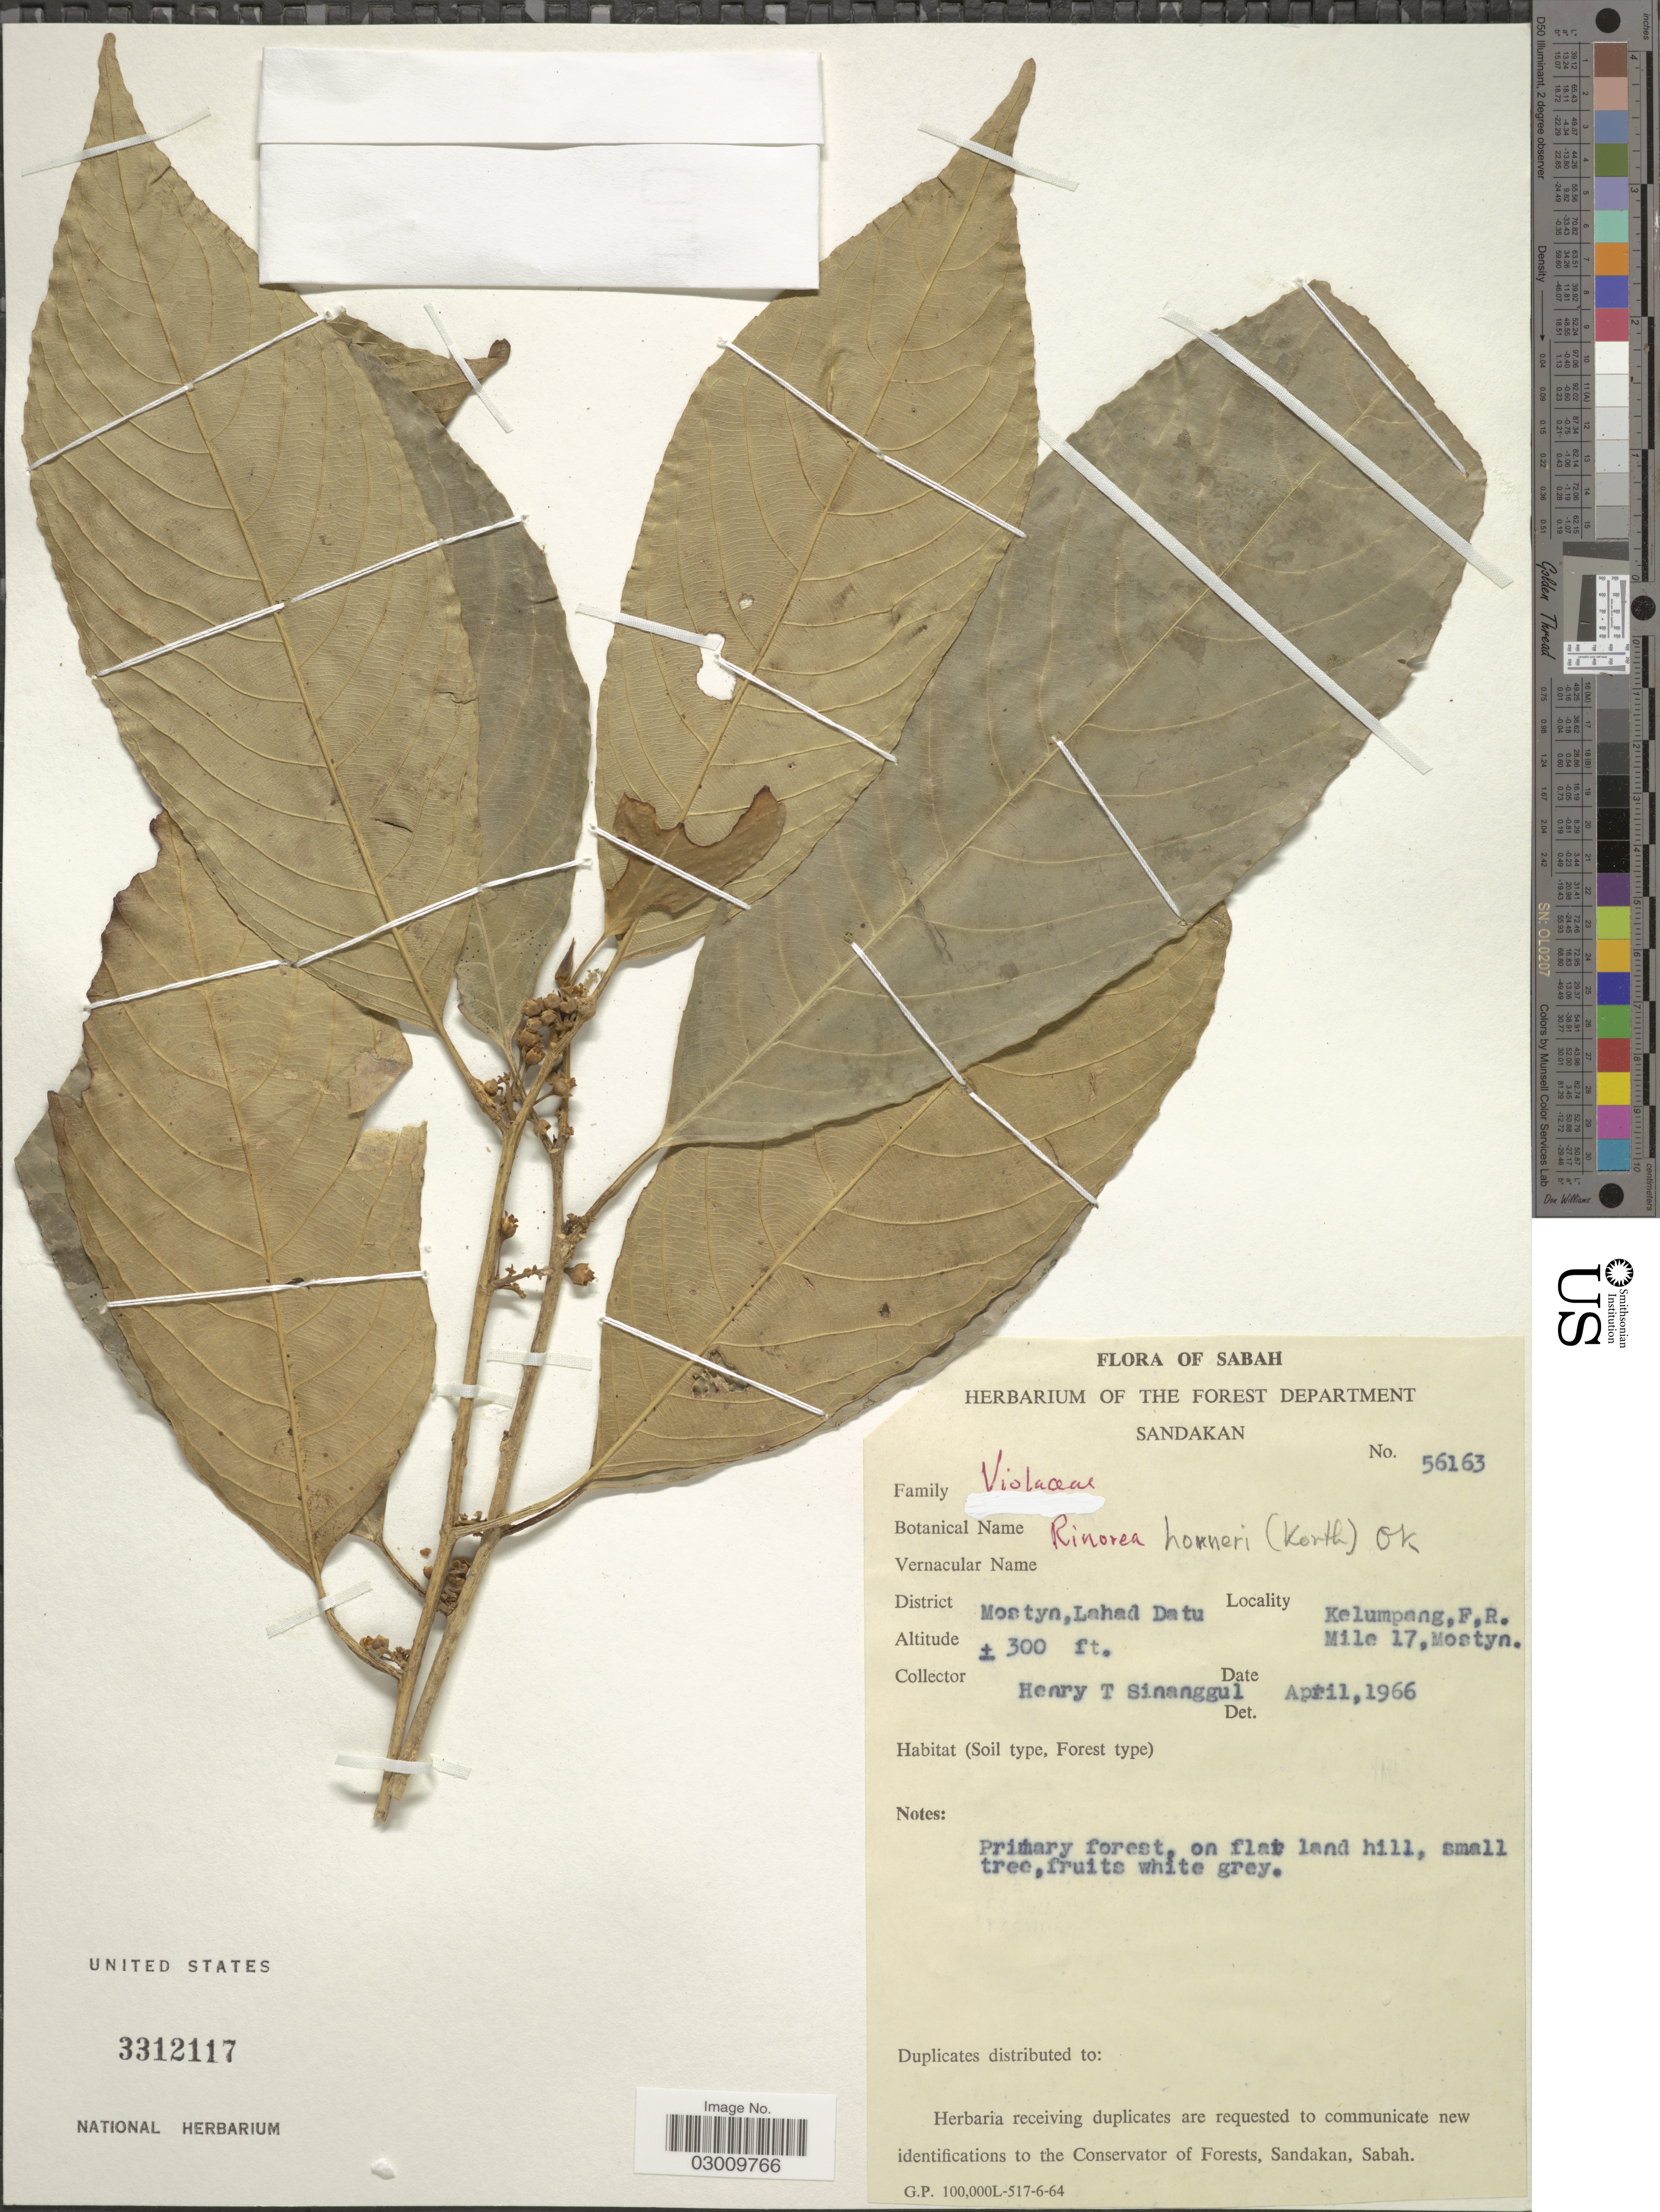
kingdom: Plantae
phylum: Tracheophyta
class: Magnoliopsida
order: Malpighiales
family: Violaceae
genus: Rinorea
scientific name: Rinorea horneri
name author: (Korth.) Kuntze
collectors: H. Sinanggul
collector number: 56163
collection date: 1966-04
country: Malaysia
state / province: Sabah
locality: District Mostyn, Lahad Datu. Kelumpang, F.R. Mile 17, Mostyn.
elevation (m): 91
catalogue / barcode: US 3312117